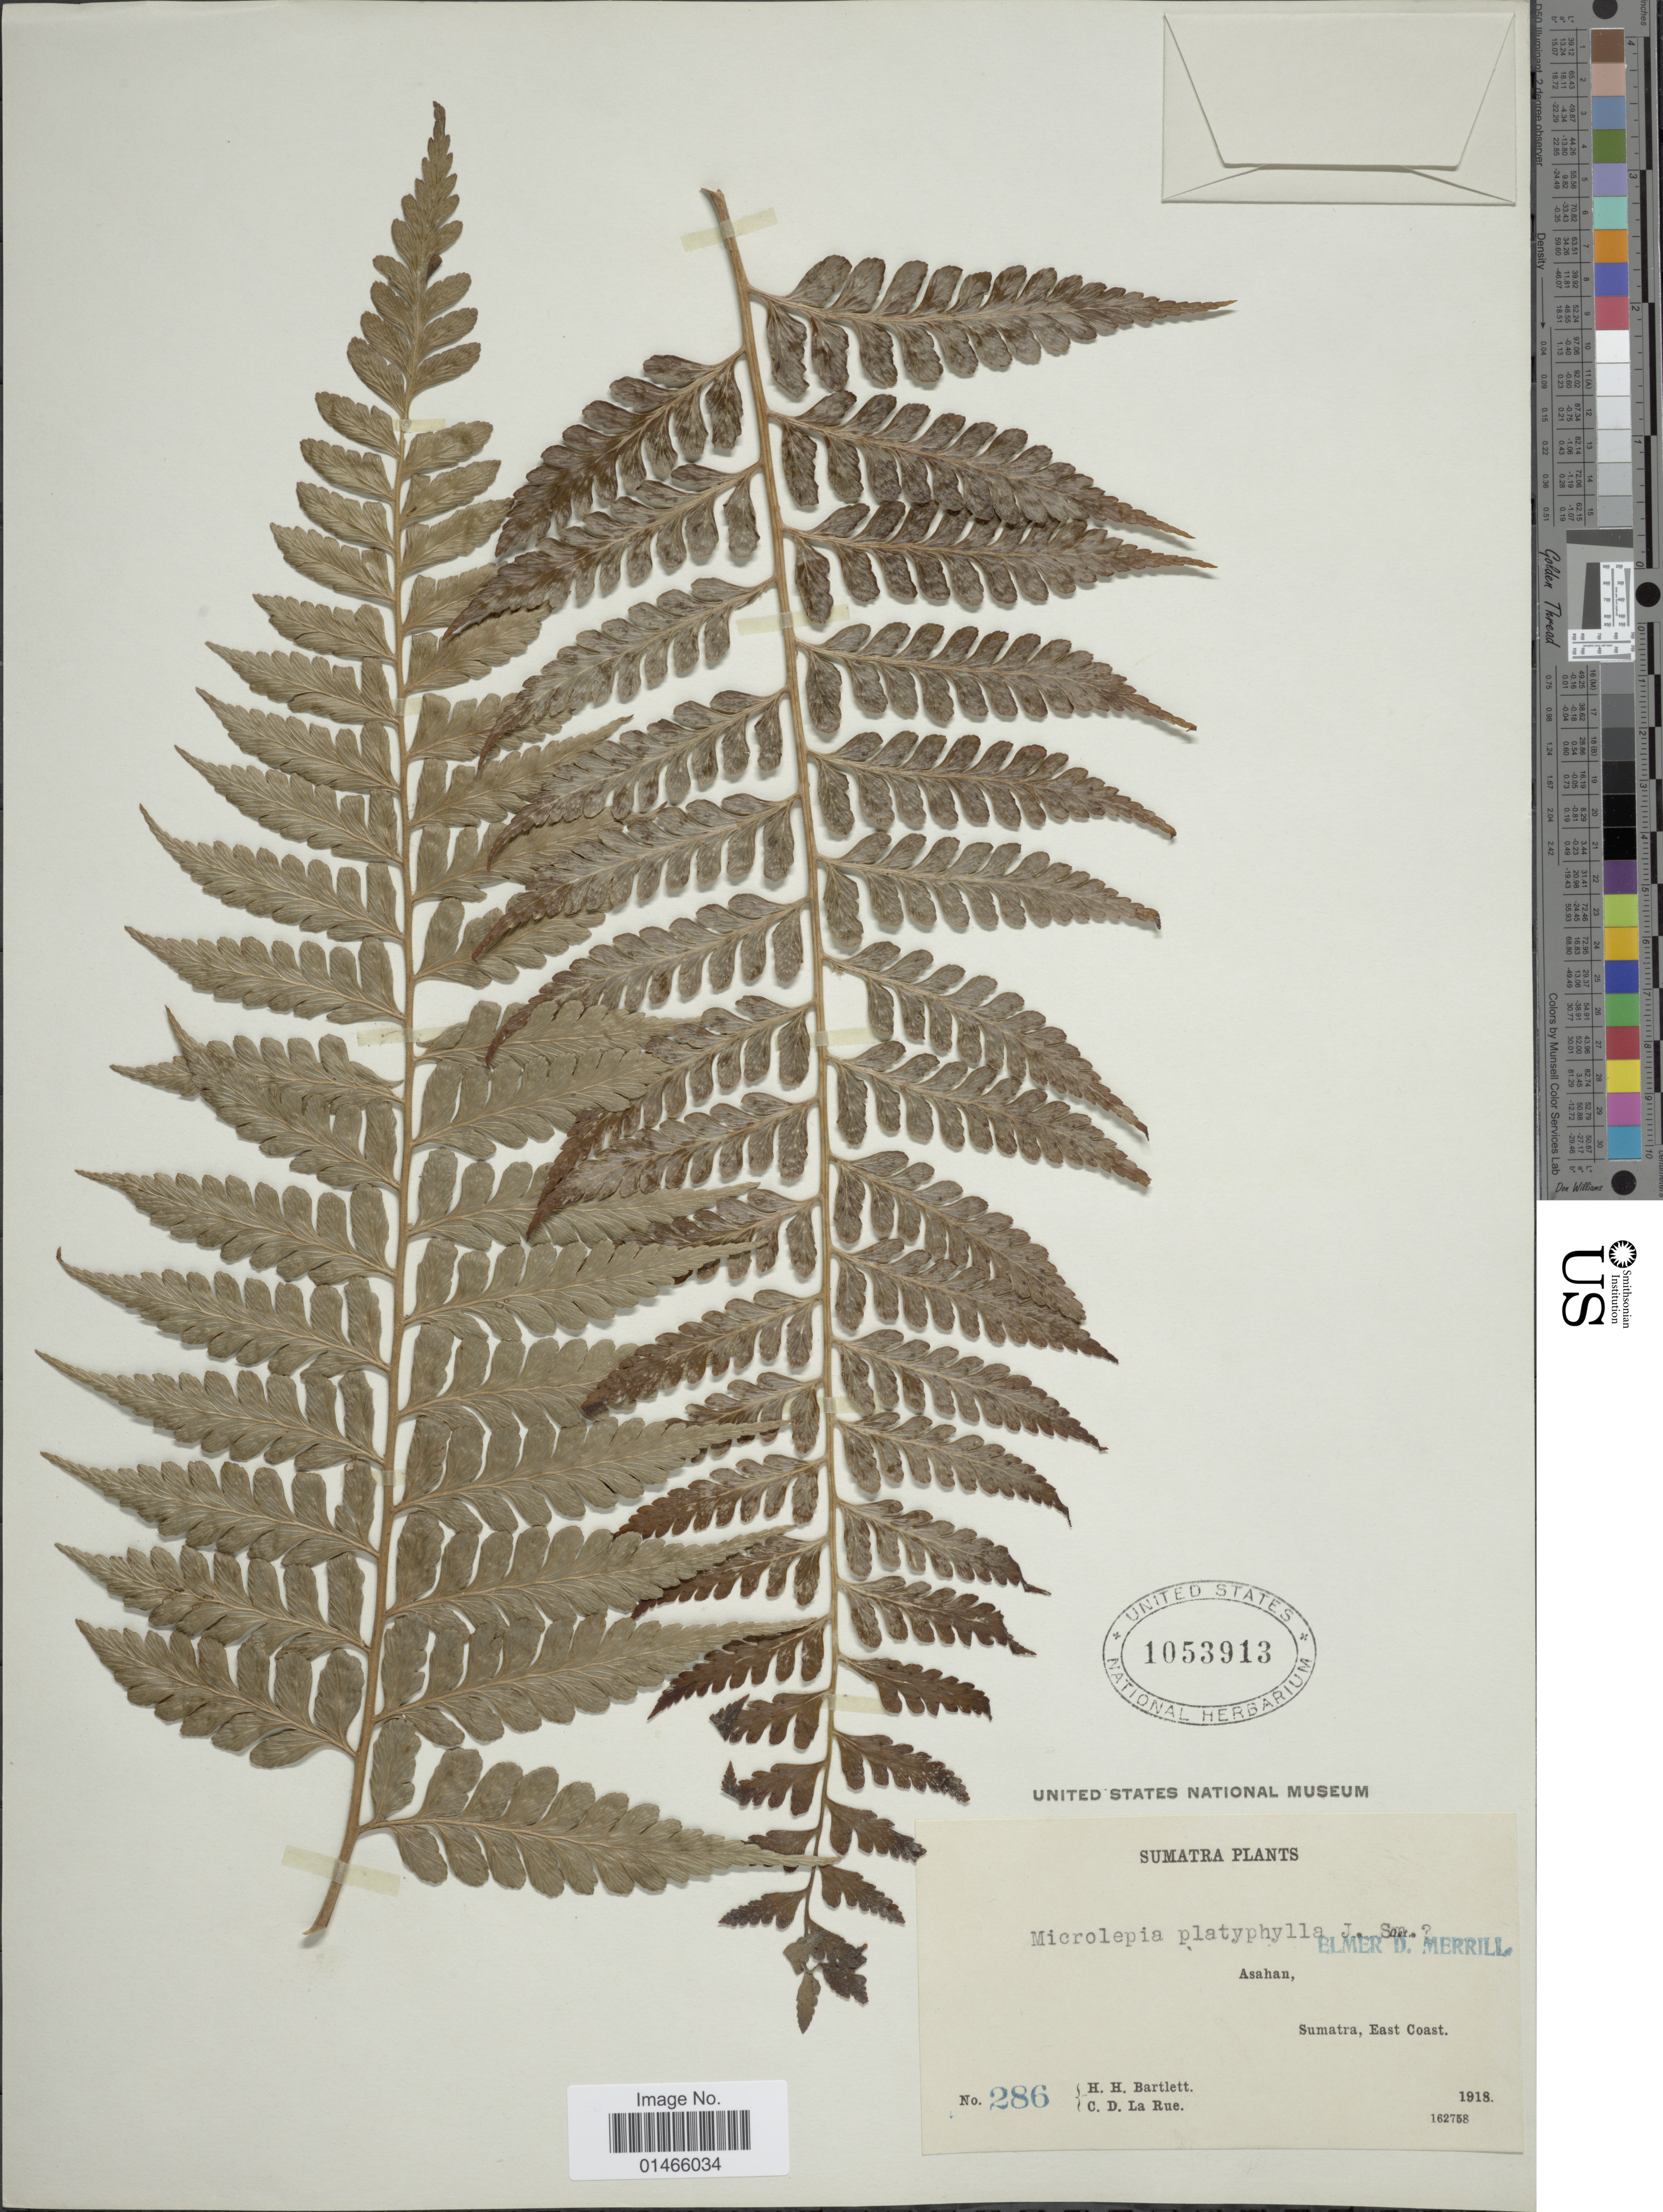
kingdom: Plantae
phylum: Tracheophyta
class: Polypodiopsida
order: Polypodiales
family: Dennstaedtiaceae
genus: Microlepia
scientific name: Microlepia platyphylla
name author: (D. Don) J. Sm.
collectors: H. H. Bartlett & C. La Rue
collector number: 286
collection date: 1918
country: Indonesia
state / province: Sumatra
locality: Asahan, Sumatra, East Coast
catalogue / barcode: US 1053913